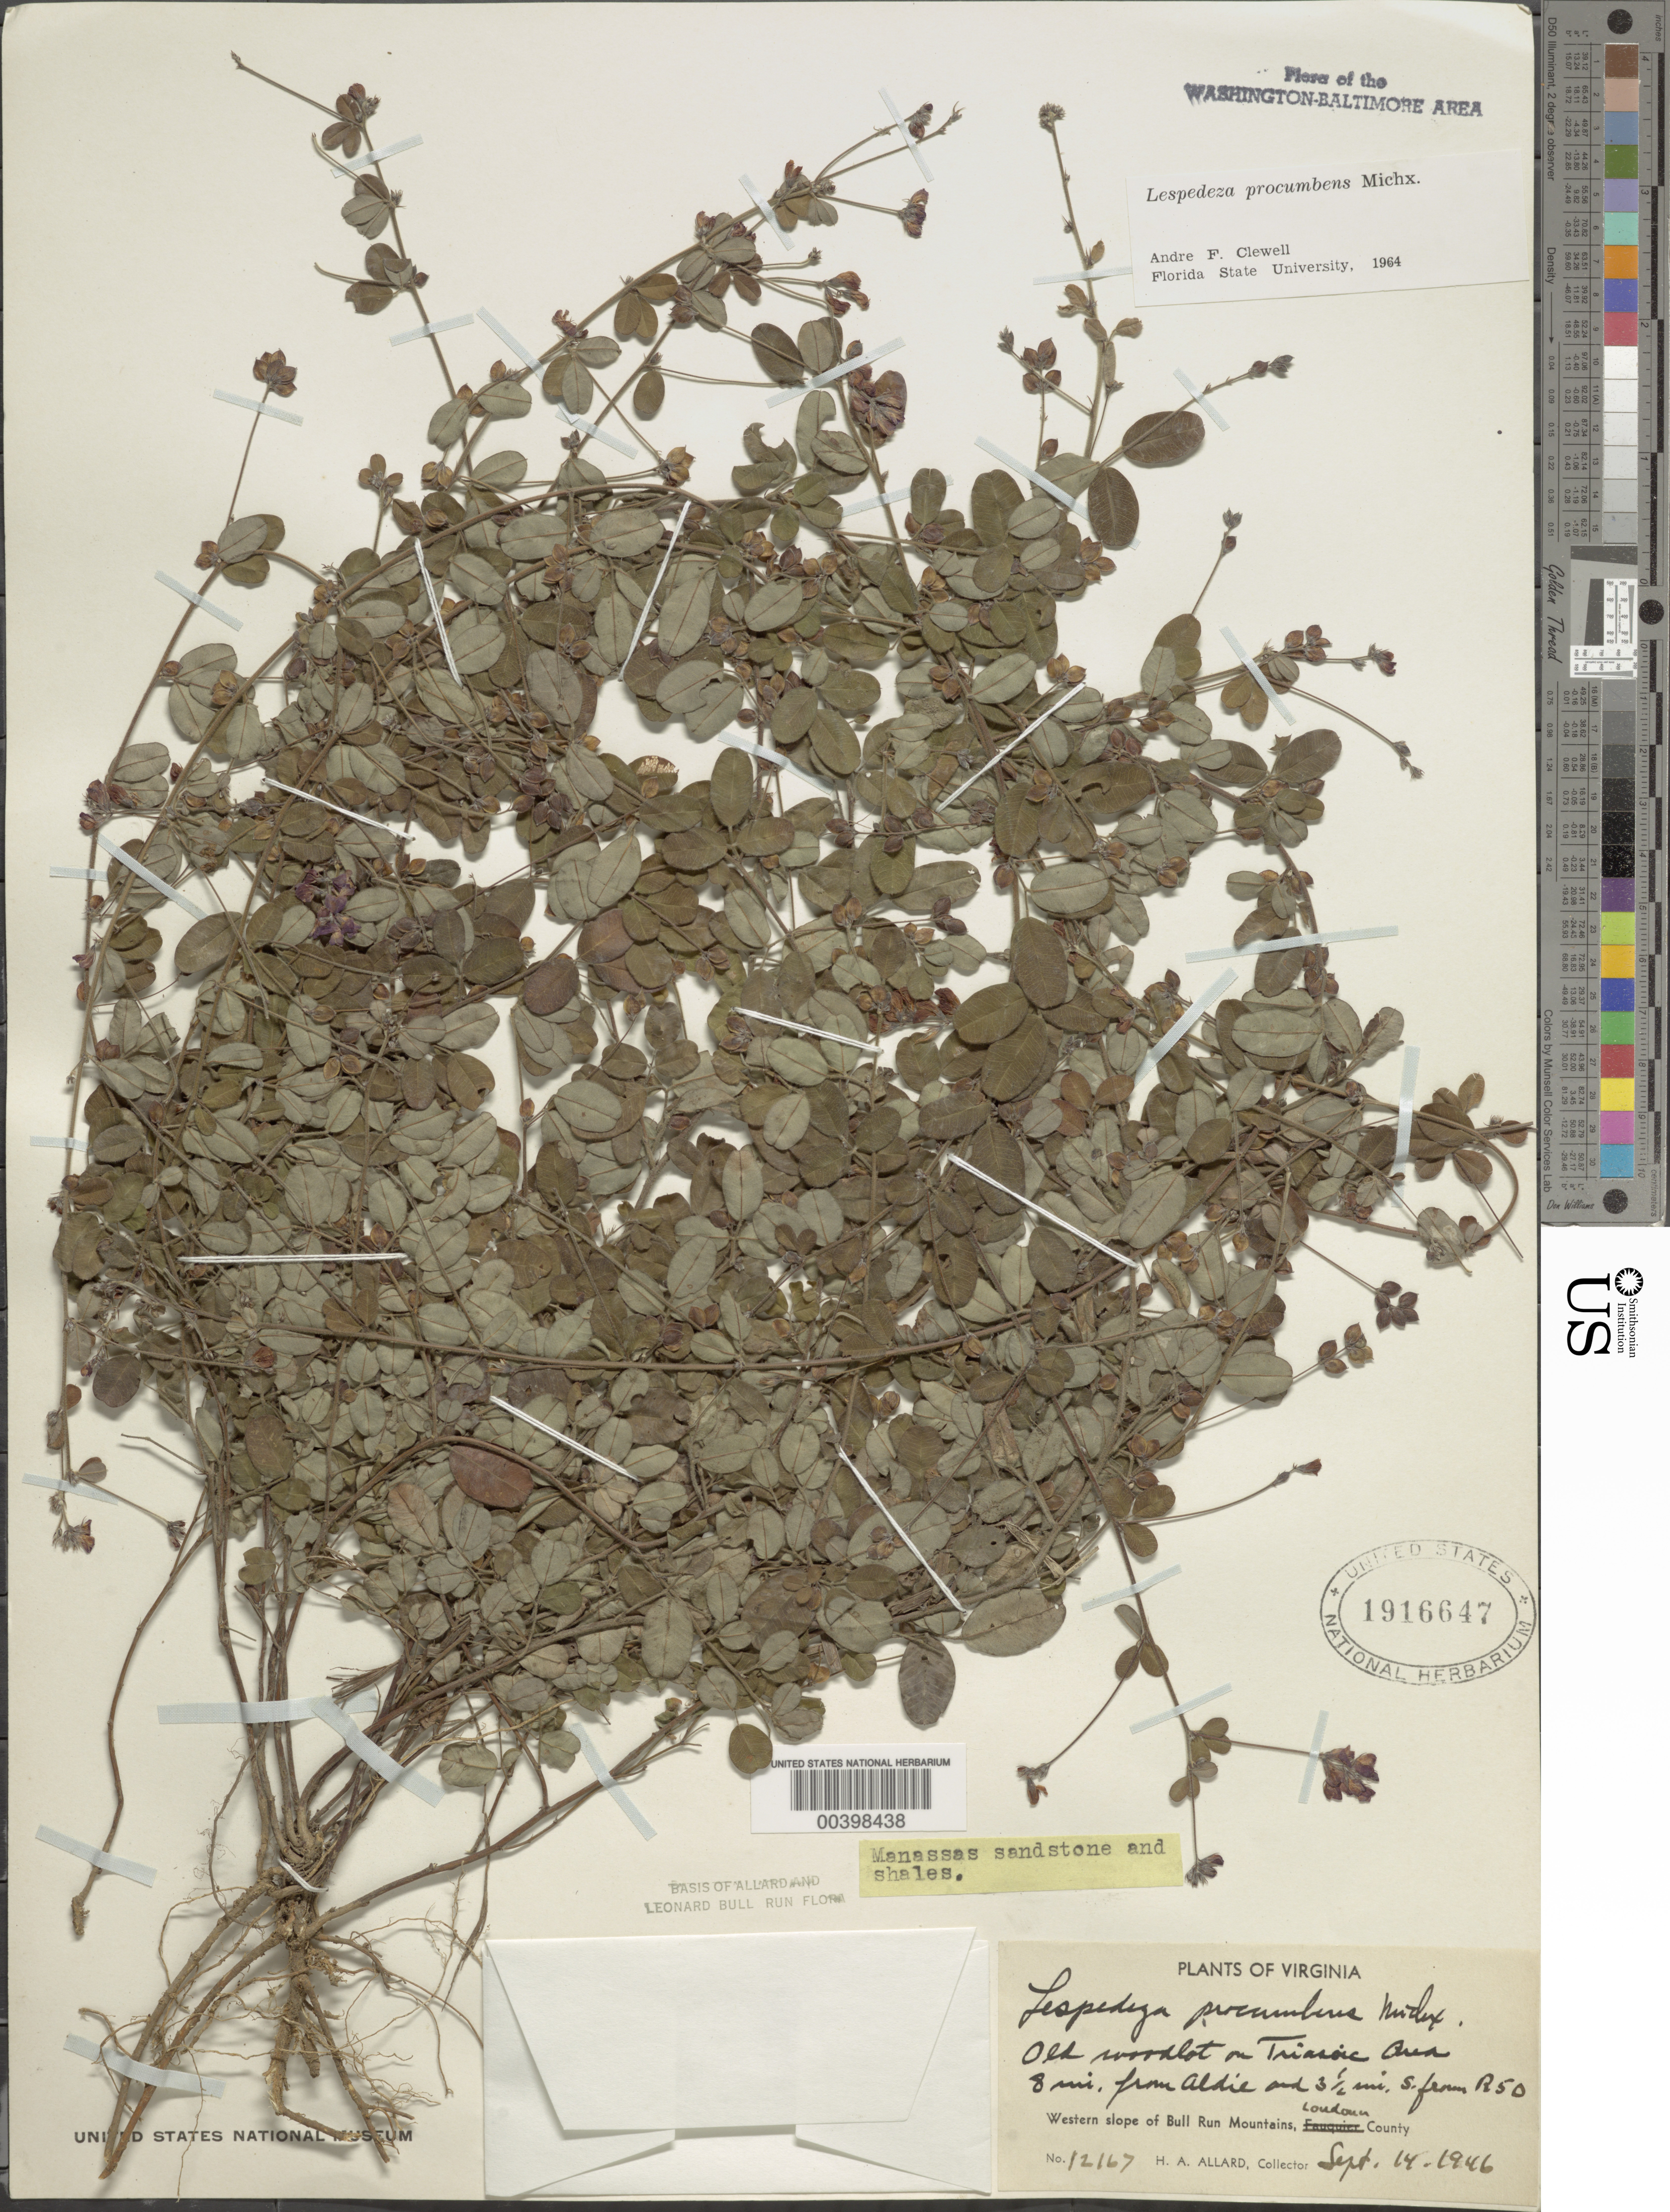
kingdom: Plantae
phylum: Tracheophyta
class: Magnoliopsida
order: Fabales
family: Fabaceae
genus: Lespedeza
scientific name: Lespedeza procumbens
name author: Michx.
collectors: H. A. Allard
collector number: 12167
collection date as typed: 14 Sep 1946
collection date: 1946-09-14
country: United States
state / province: Virginia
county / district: Loudoun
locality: Near Aldie and south of Route 50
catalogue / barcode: US 1916647